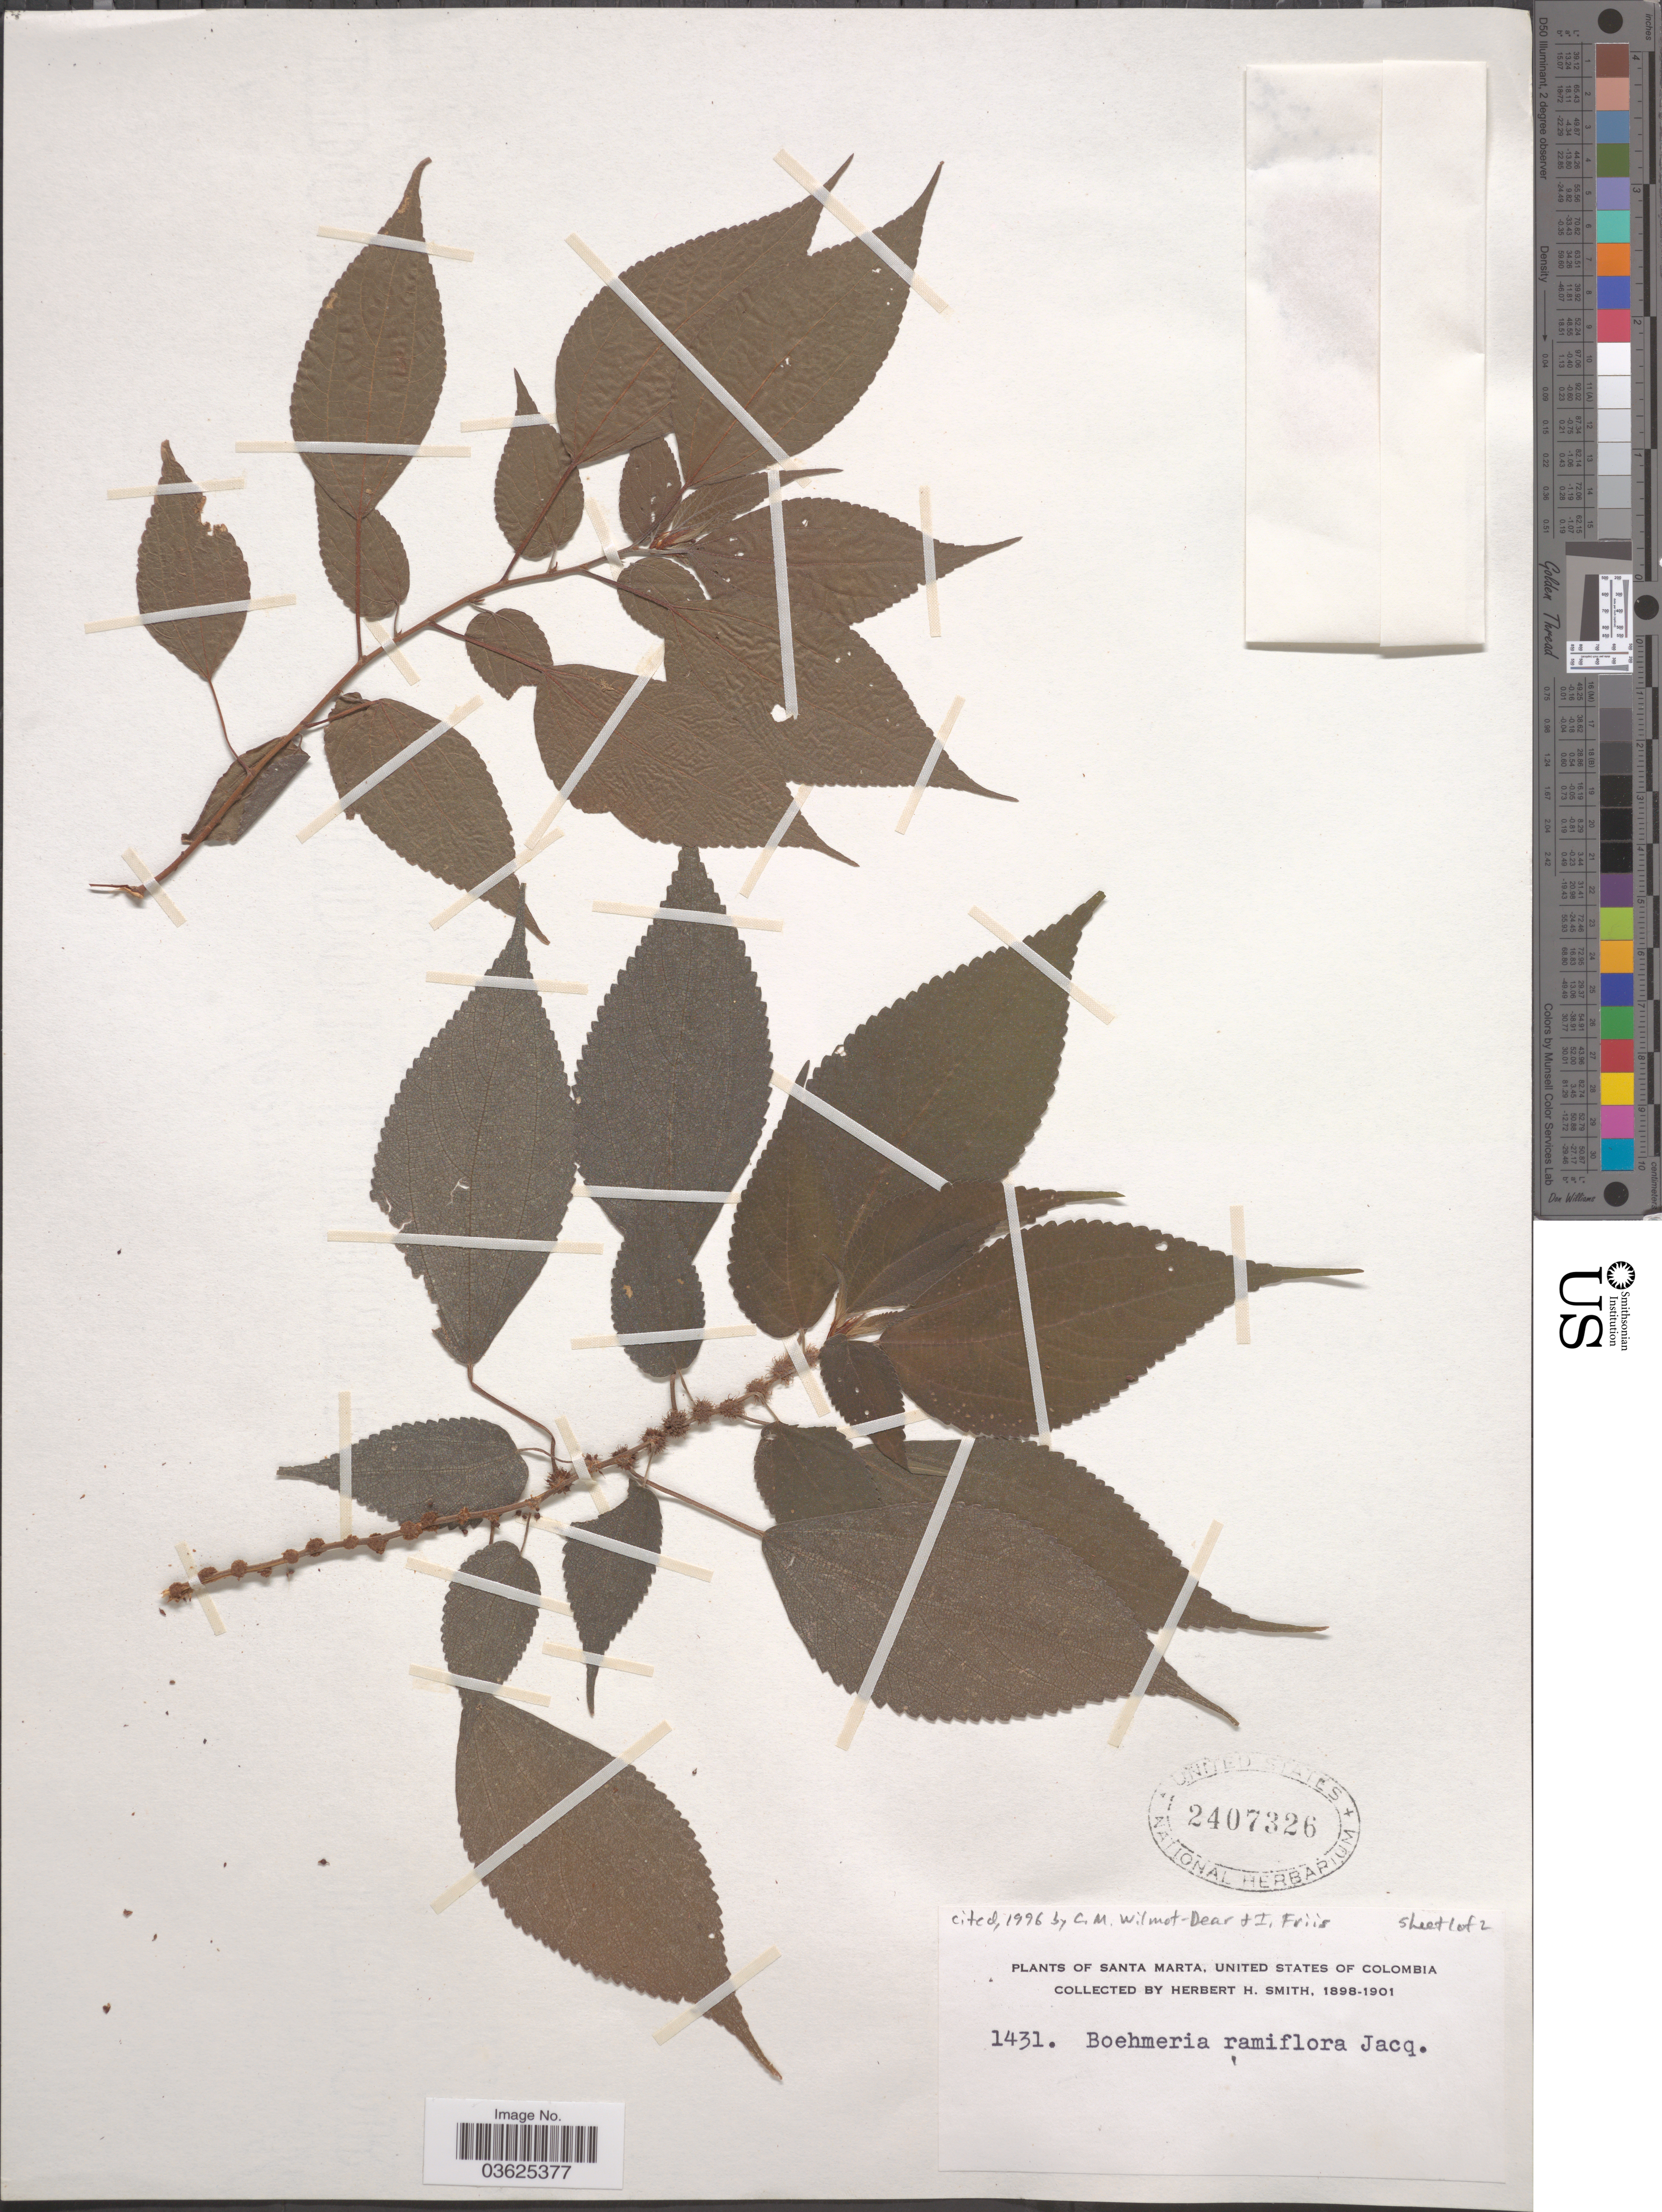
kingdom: Plantae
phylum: Tracheophyta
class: Magnoliopsida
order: Rosales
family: Urticaceae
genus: Boehmeria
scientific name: Boehmeria ramiflora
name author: Jacq.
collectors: Herbert H. Smith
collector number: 1431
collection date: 1898/1901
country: Colombia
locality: Santa Marta, United States of Colombia.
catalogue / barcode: US 2407326